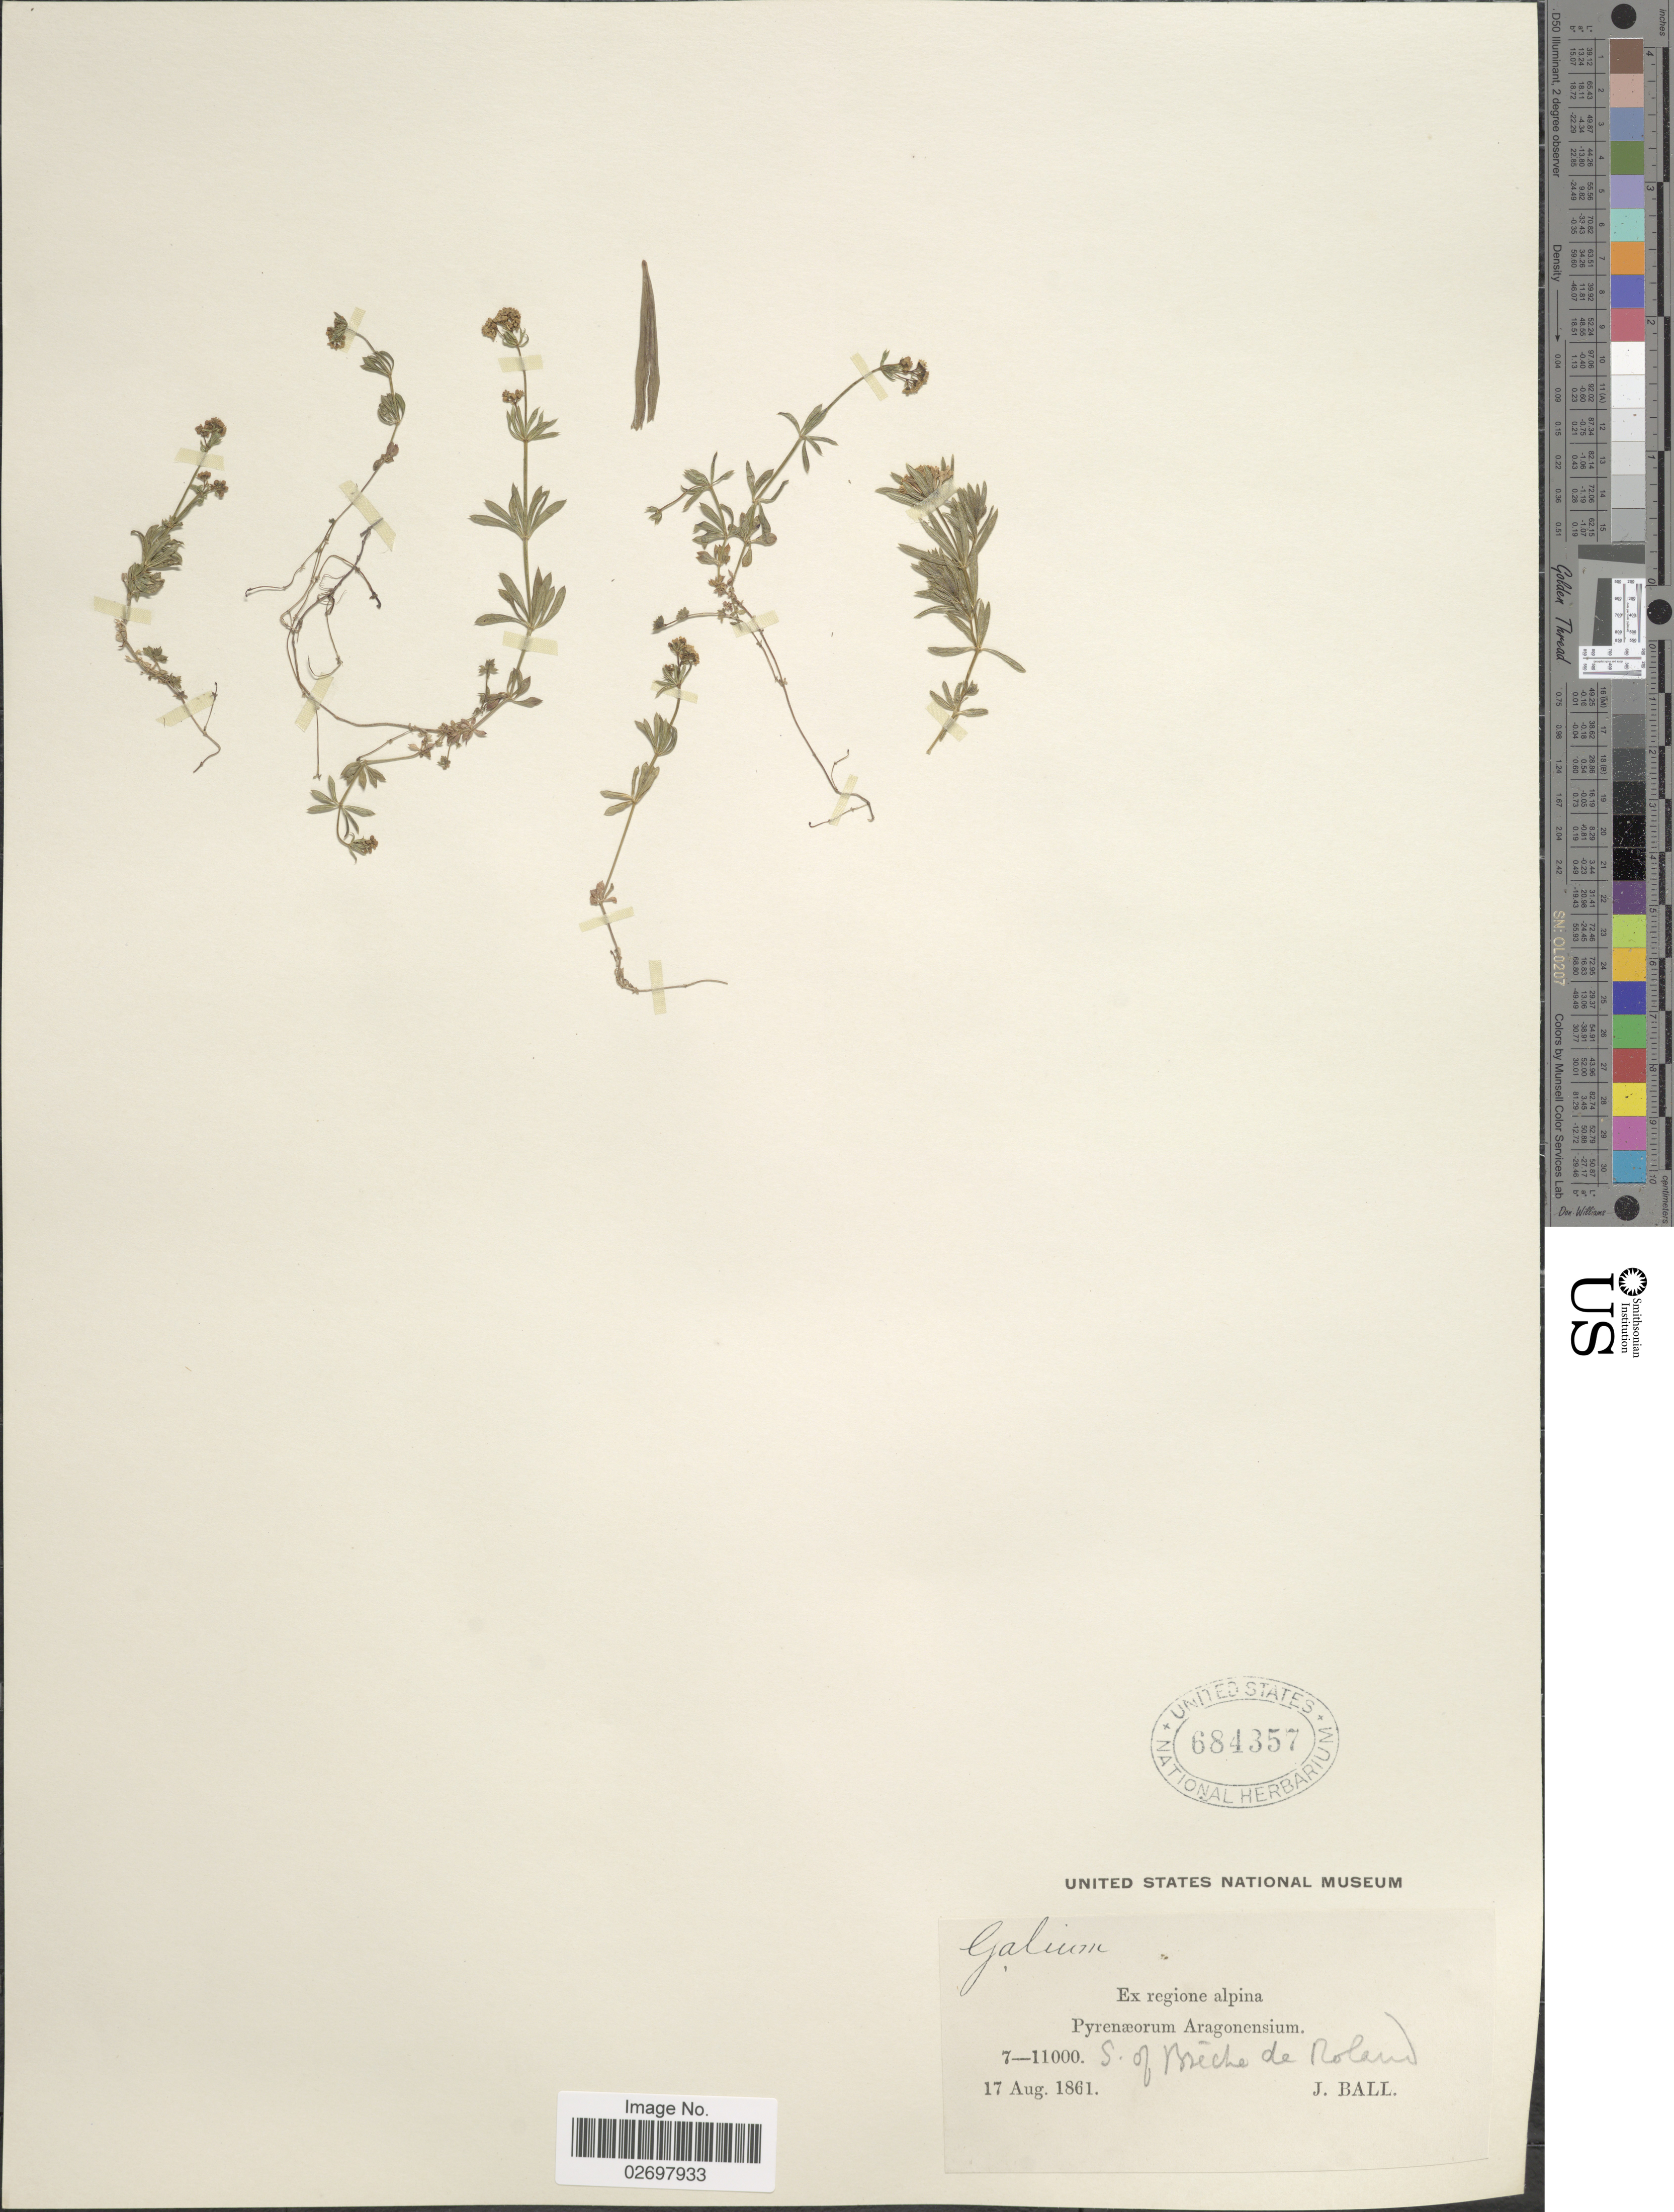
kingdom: Plantae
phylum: Tracheophyta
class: Magnoliopsida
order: Gentianales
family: Rubiaceae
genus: Galium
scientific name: Galium sp.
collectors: J. Ball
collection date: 1861-08-17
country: France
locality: Ex regione alpina Pyrenaeorum Aragonensium, S. of Brèche de Roland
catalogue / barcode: US 684357